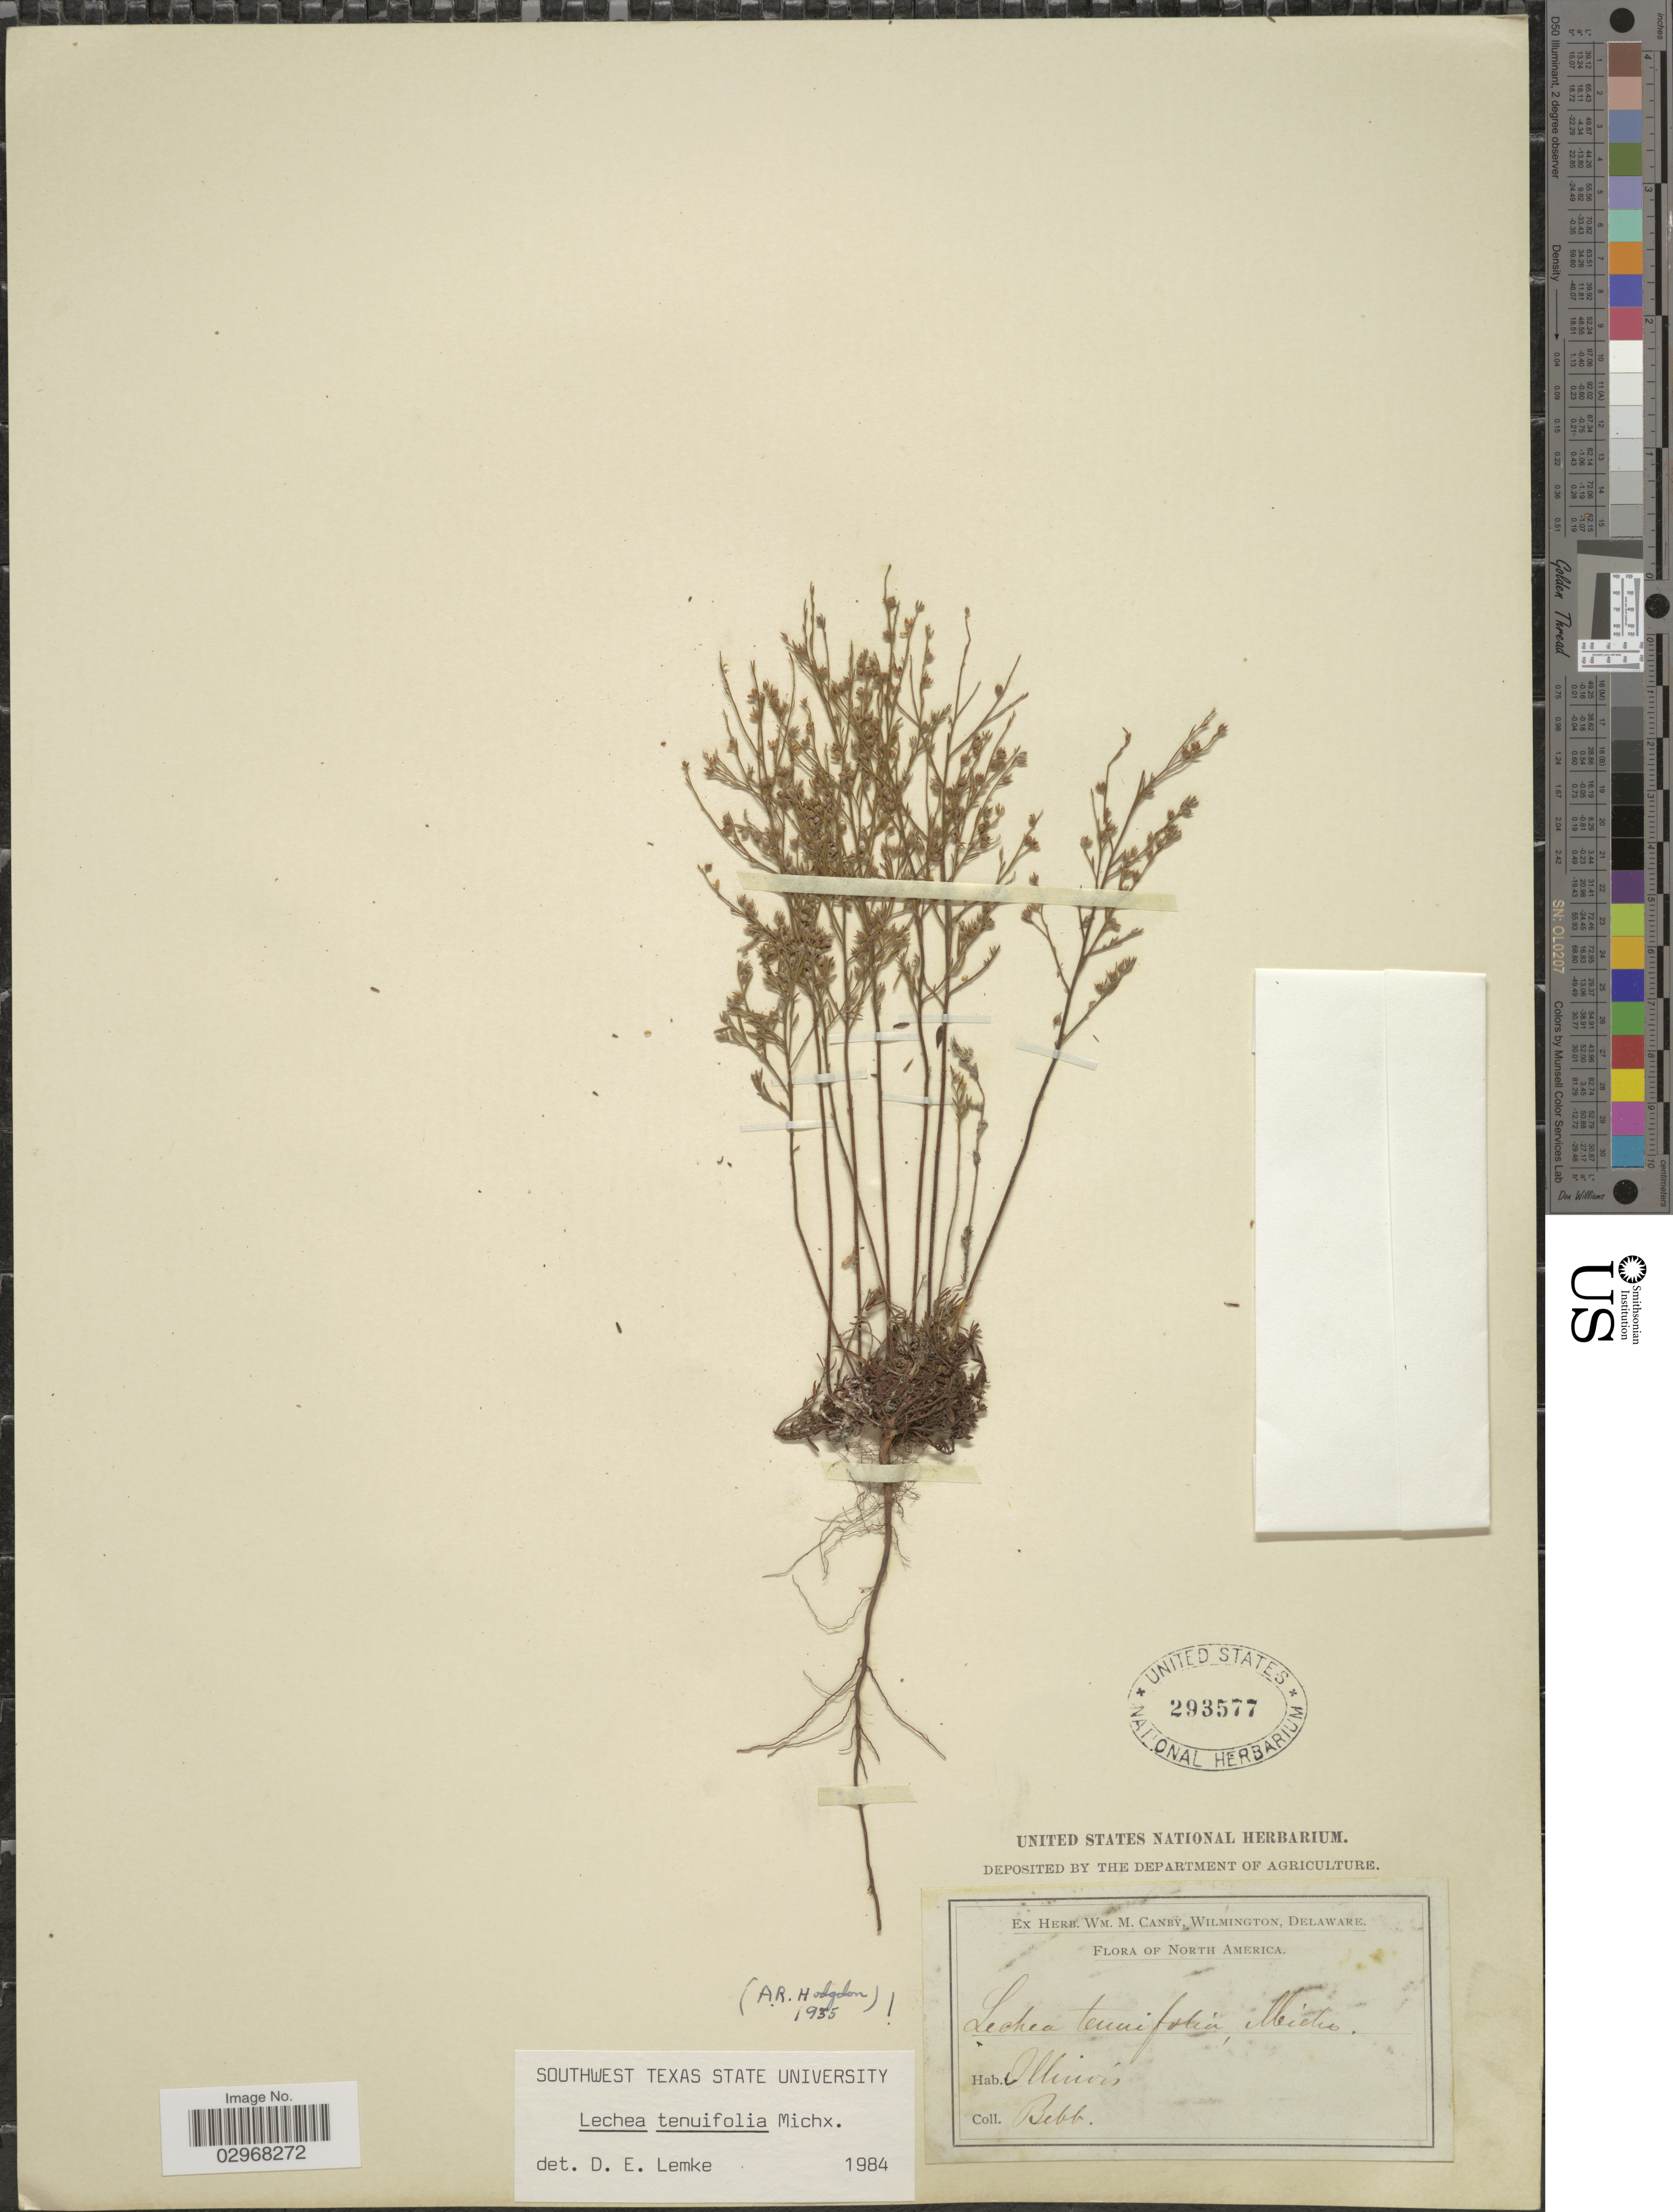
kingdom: Plantae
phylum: Tracheophyta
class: Magnoliopsida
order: Malvales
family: Cistaceae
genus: Lechea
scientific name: Lechea tenuifolia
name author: Michx.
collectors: -. Bebb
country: United States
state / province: Illinois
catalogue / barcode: US 293577